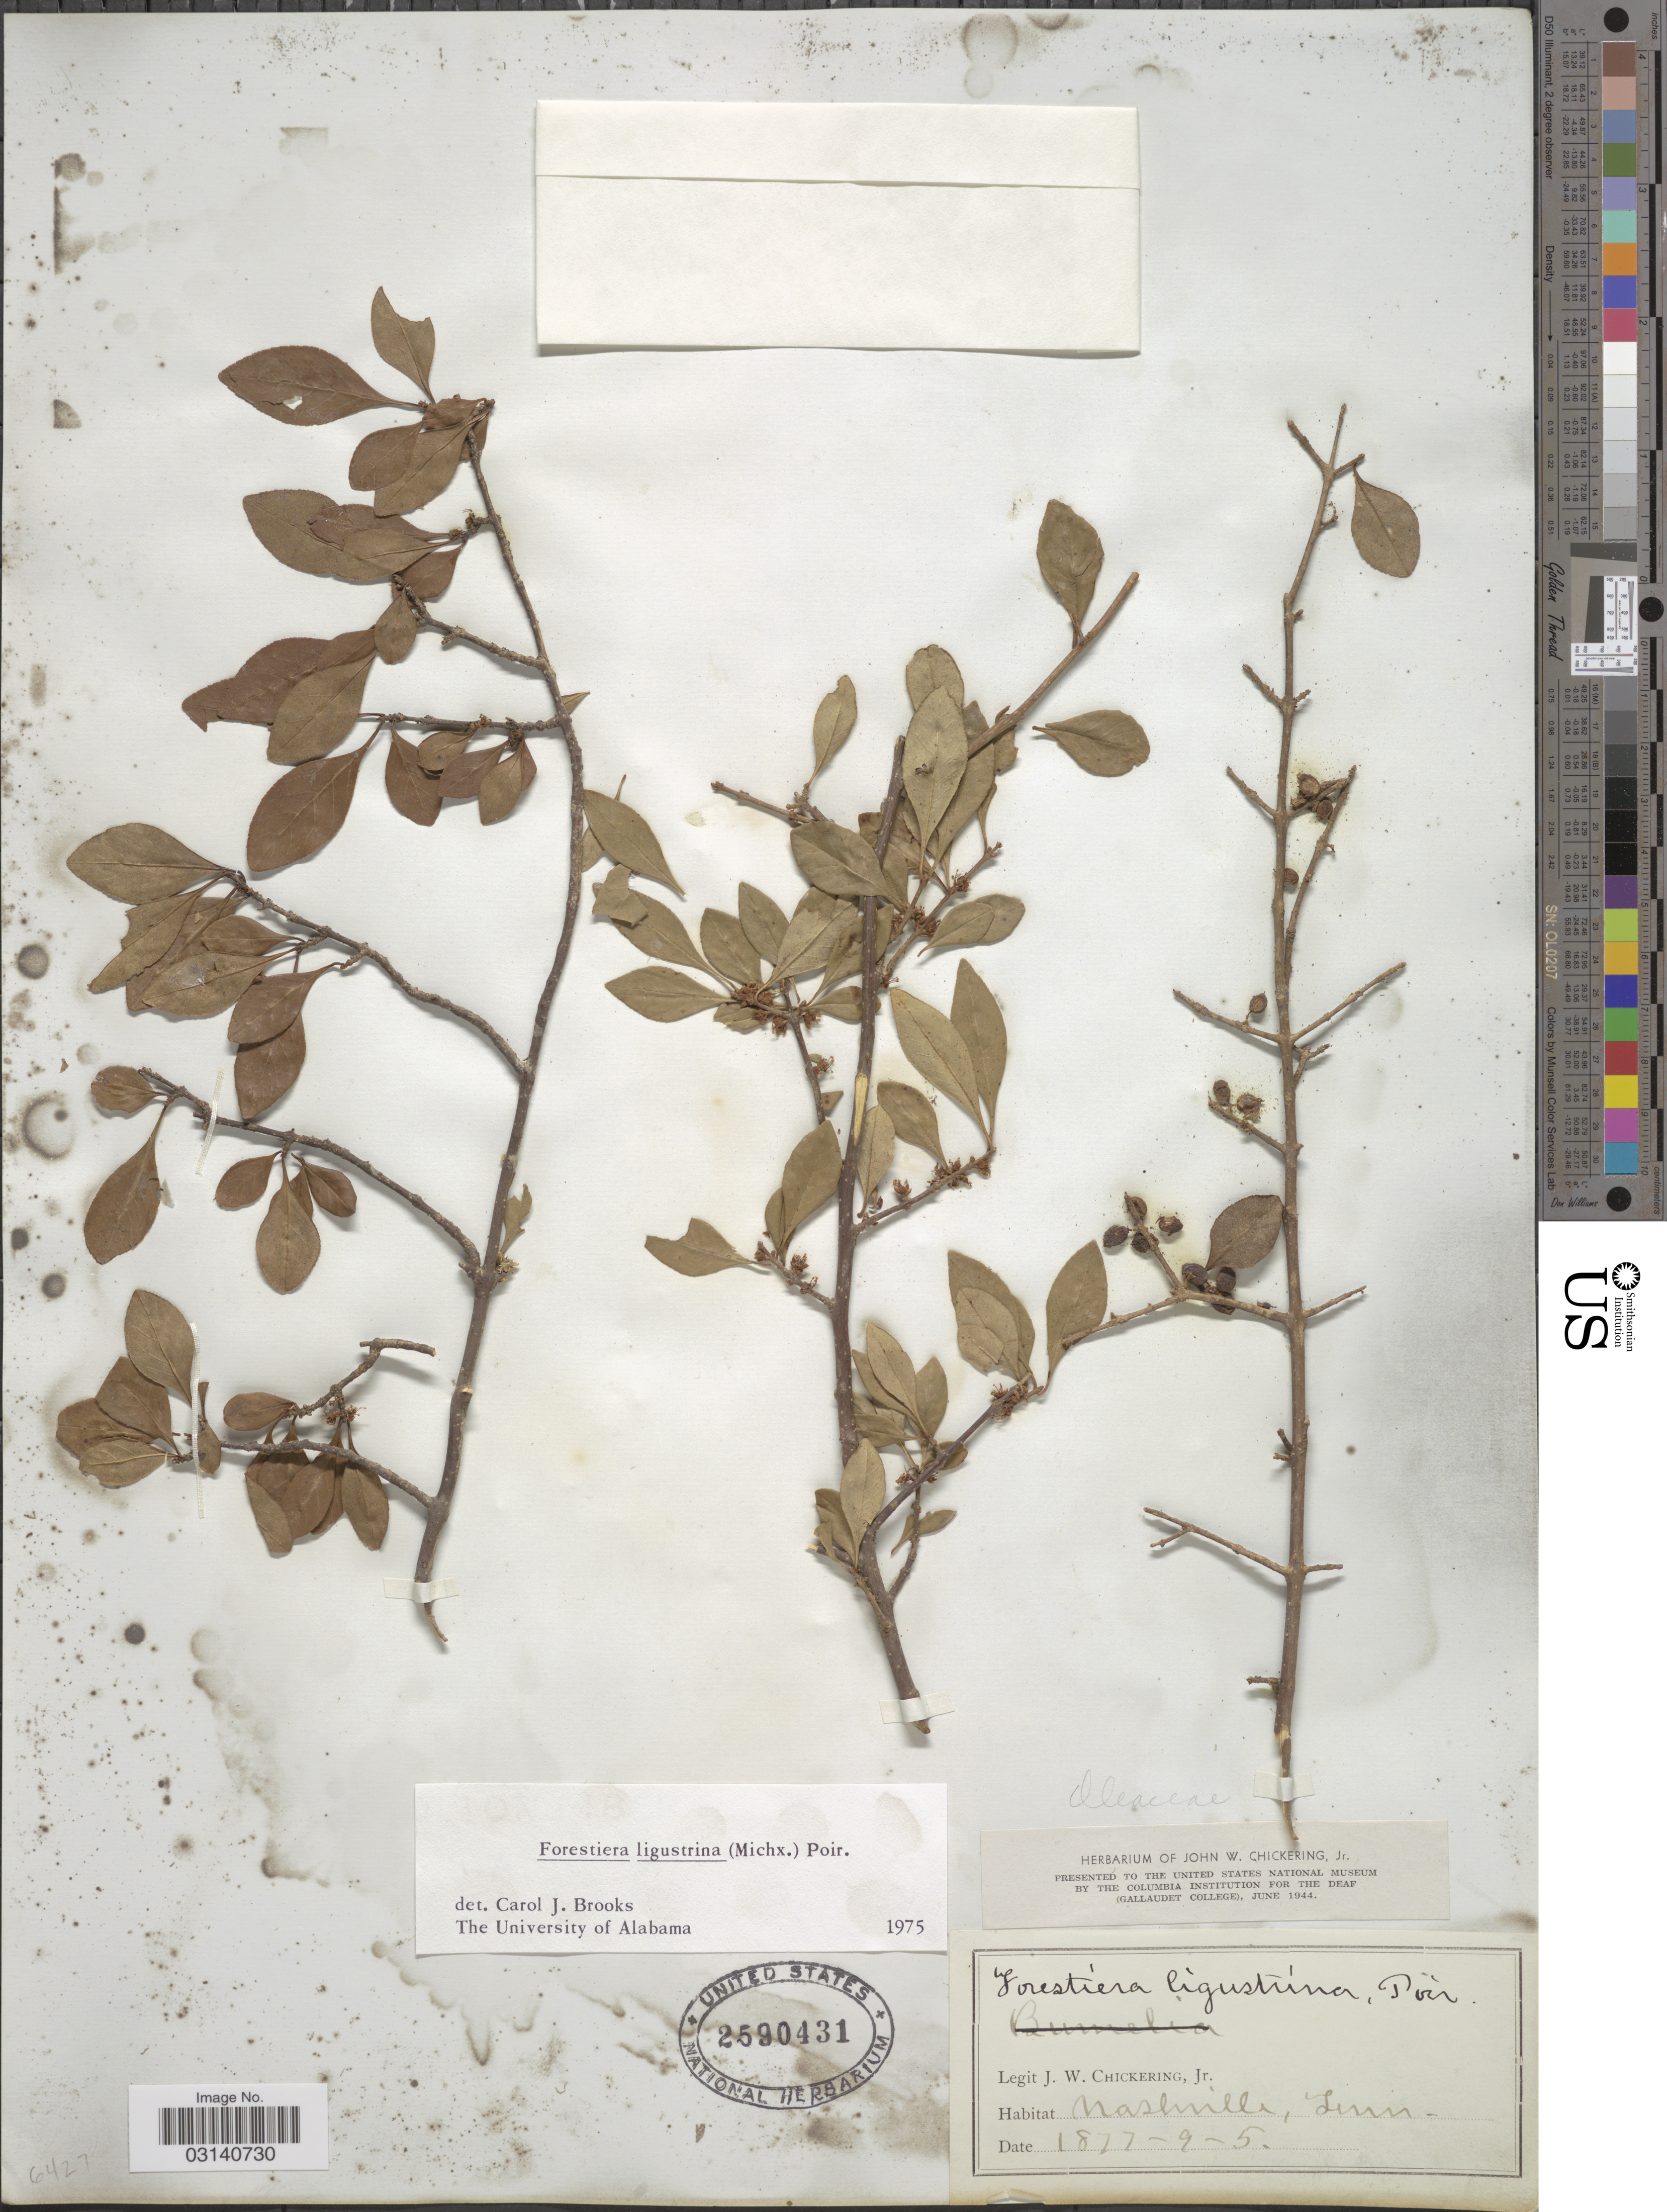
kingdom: Plantae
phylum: Tracheophyta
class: Magnoliopsida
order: Lamiales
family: Oleaceae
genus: Forestiera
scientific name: Forestiera ligustrina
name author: (Michx.) Poir.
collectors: J. W. Chickering Jr.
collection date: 1877-05-09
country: United States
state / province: Tennessee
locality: Nashville.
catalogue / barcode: US 2590431